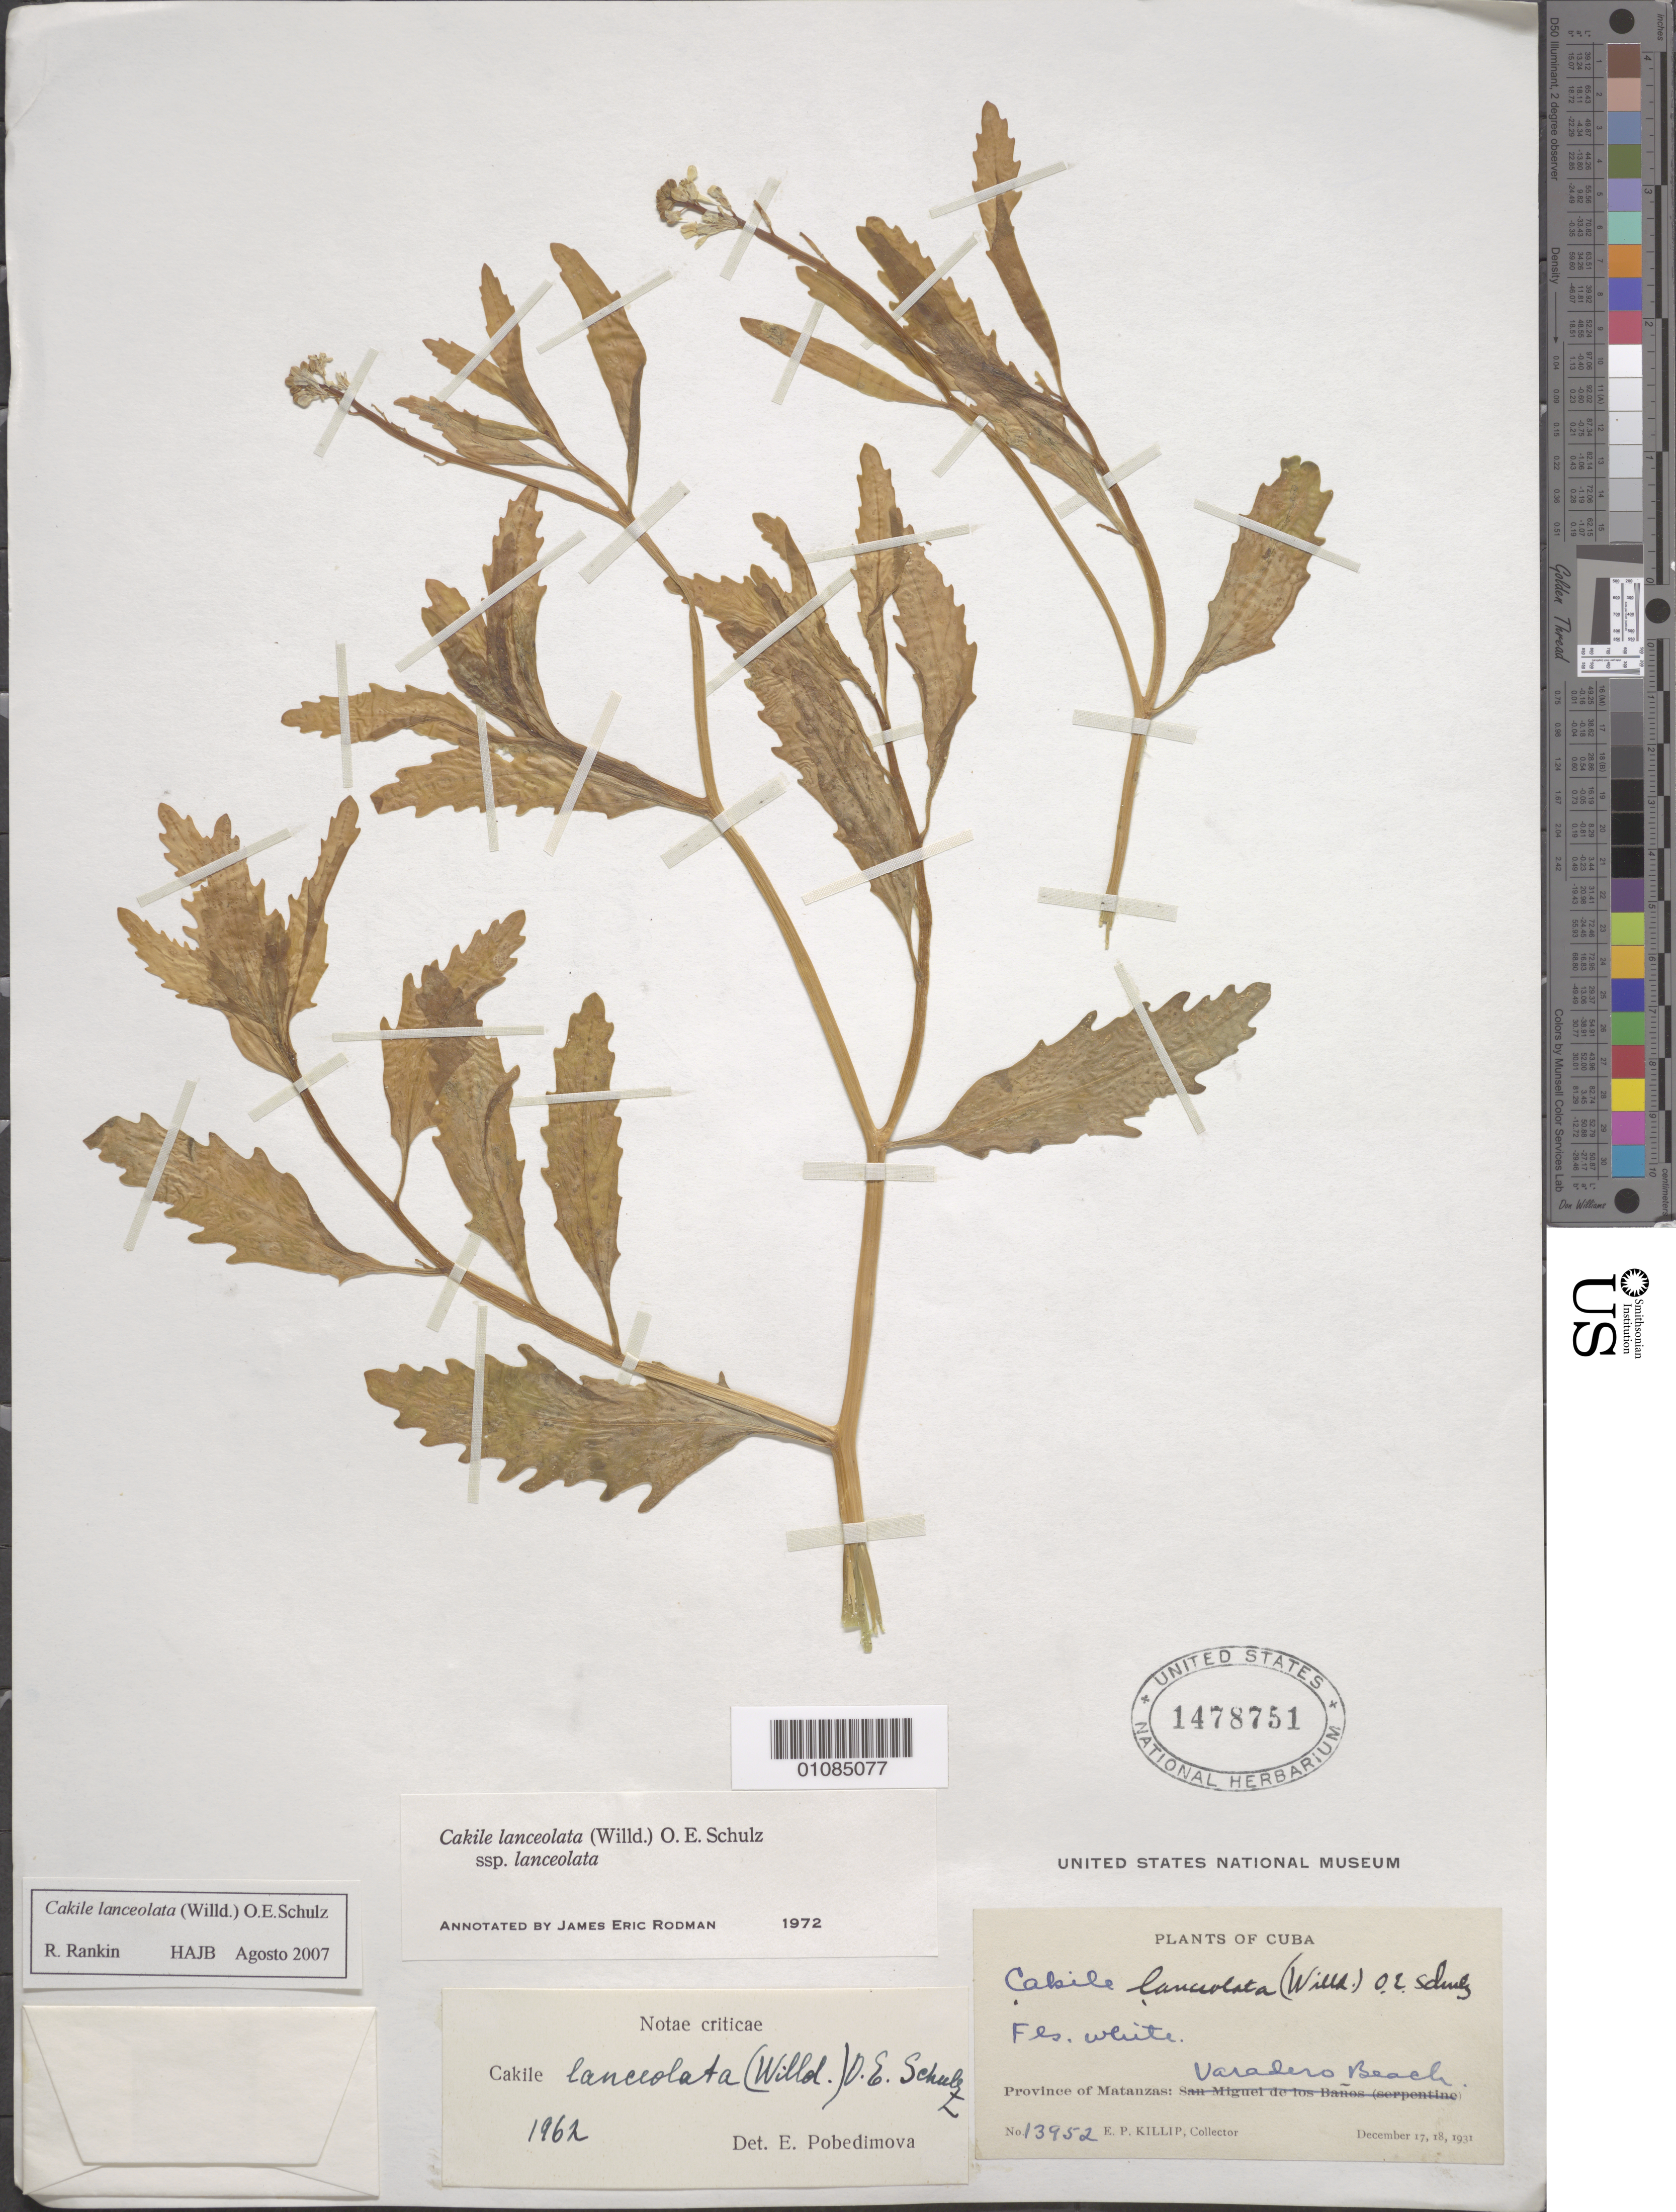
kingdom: Plantae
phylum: Tracheophyta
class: Magnoliopsida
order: Brassicales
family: Brassicaceae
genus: Cakile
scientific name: Cakile lanceolata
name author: (Willd.) O.E. Schulz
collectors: E. P. Killip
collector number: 13952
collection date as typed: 17 Dec 1931 to 18 Dec 1931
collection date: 1931-12-17/1931-12-18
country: Cuba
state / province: Matanzas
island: Cuba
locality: Varadero Beach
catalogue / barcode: US 1478751